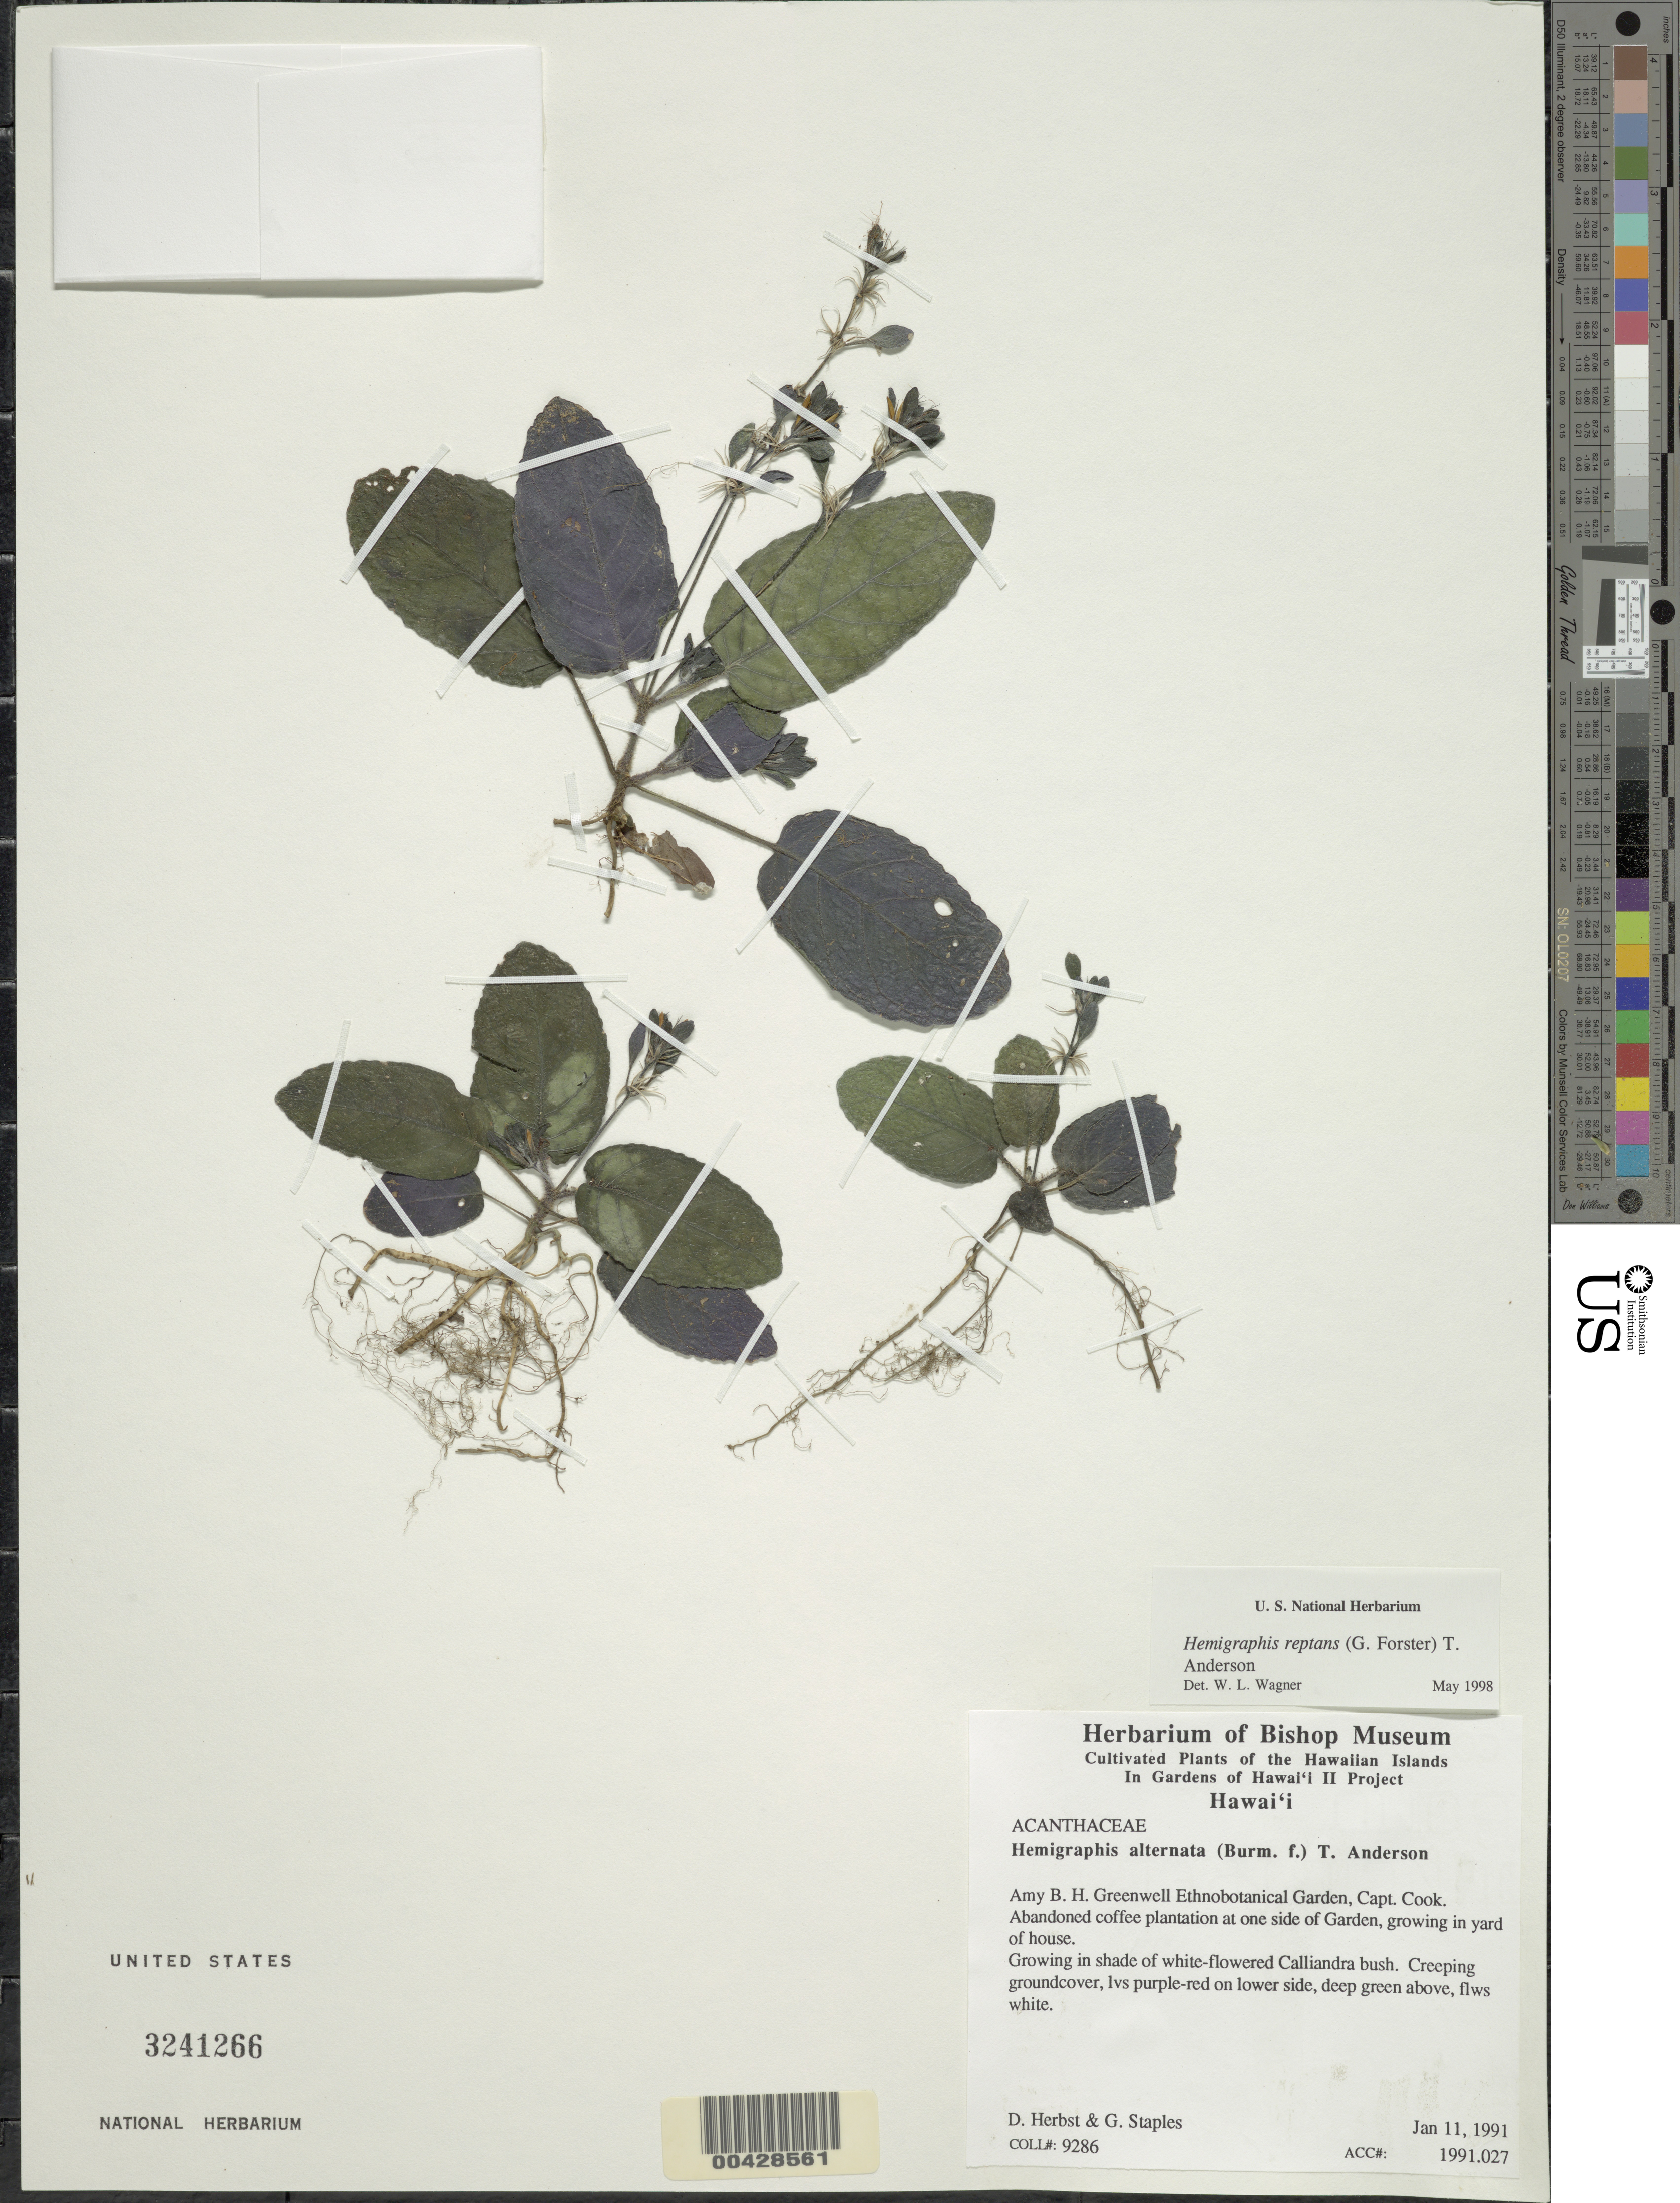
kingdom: Plantae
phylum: Tracheophyta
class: Magnoliopsida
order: Lamiales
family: Acanthaceae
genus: Strobilanthes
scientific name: Strobilanthes reptans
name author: (G. Forst.) Moylan ex Y.F. Deng & J.R.I. Wood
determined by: Wagner, W. L., (BOT), Smithsonian Institution - National Museum of Natural History (UNITED STATES)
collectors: D. R. Herbst & G. Staples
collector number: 9286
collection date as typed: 11 Jan 1991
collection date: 1991-01-11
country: United States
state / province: Hawaii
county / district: Hawaii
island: Hawaii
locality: Amy B. H. Greenwell Ethnobotanical Garden, Captain Cook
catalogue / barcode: US 3241266